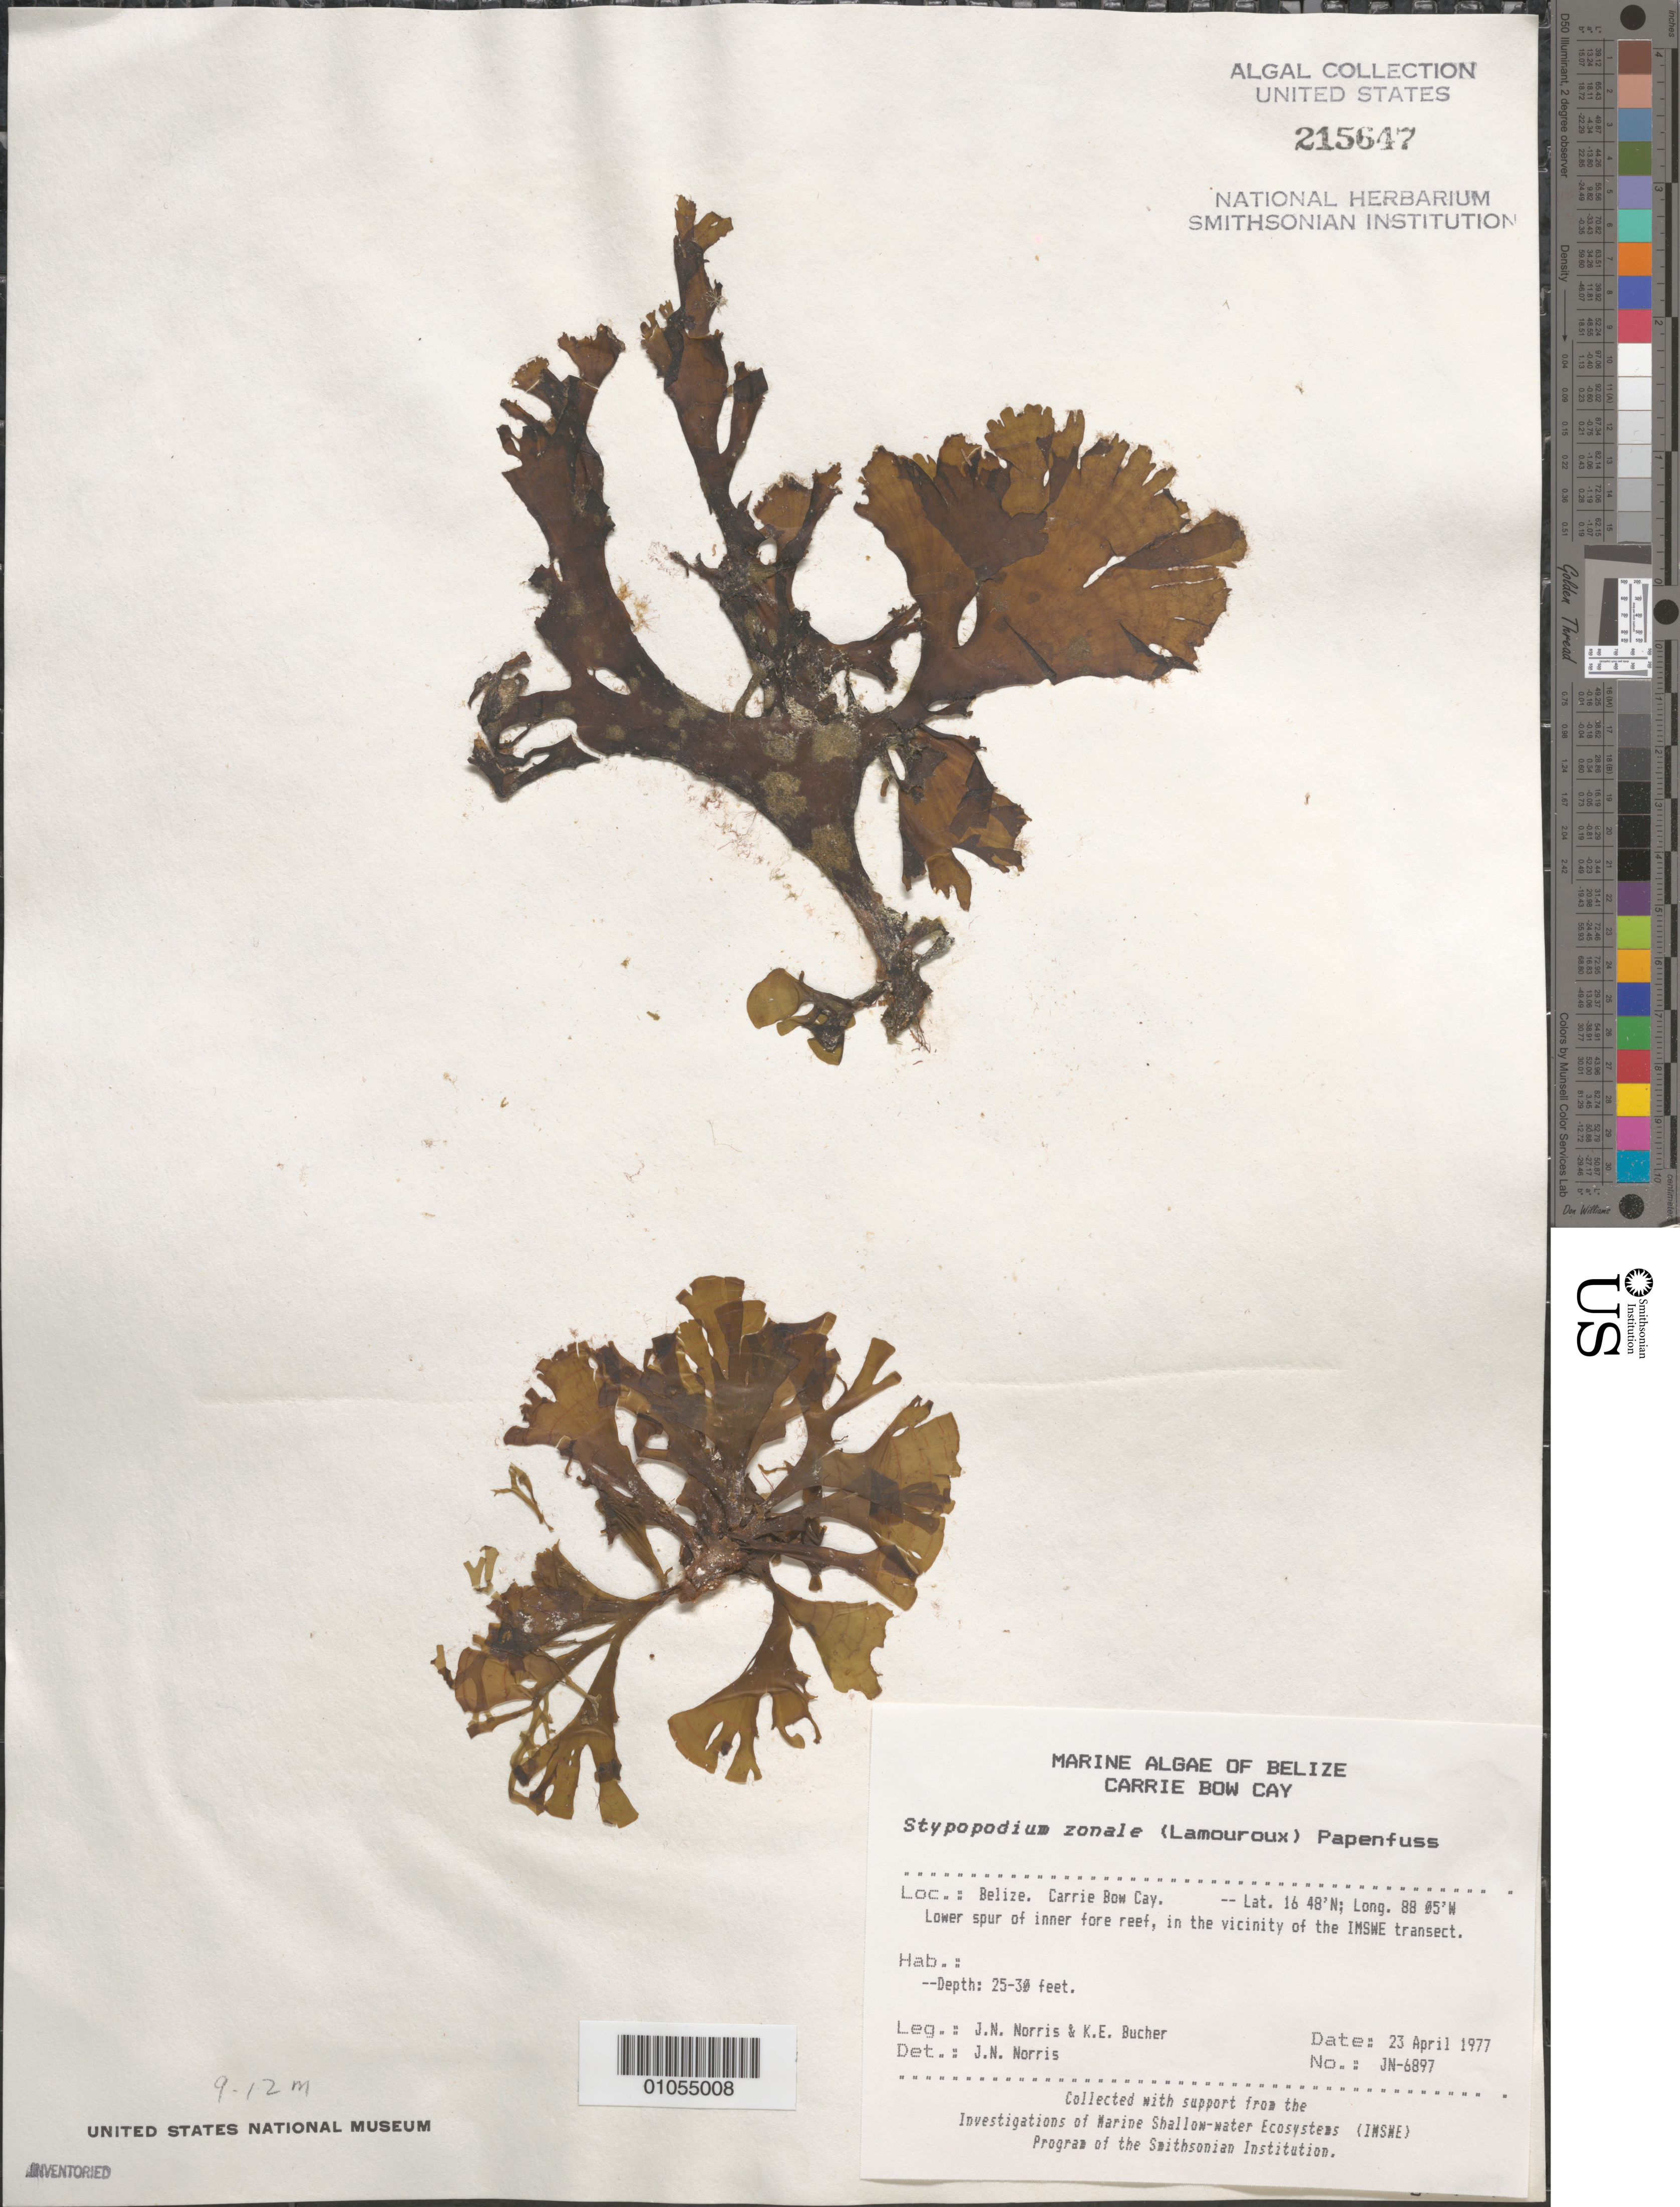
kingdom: Chromista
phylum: Ochrophyta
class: Phaeophyceae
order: Dictyotales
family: Dictyotaceae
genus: Stypopodium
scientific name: Stypopodium zonale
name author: (J.V.Lamouroux) Papenf.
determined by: Norris, James N.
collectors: J. N. Norris & K. E. Bucher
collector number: JN-6897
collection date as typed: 23 Apr 1977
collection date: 1977-04-23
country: Belize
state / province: Stann Creek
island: Carrie Bow Cay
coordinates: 16 48'N, 88 05'W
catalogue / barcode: US 215647